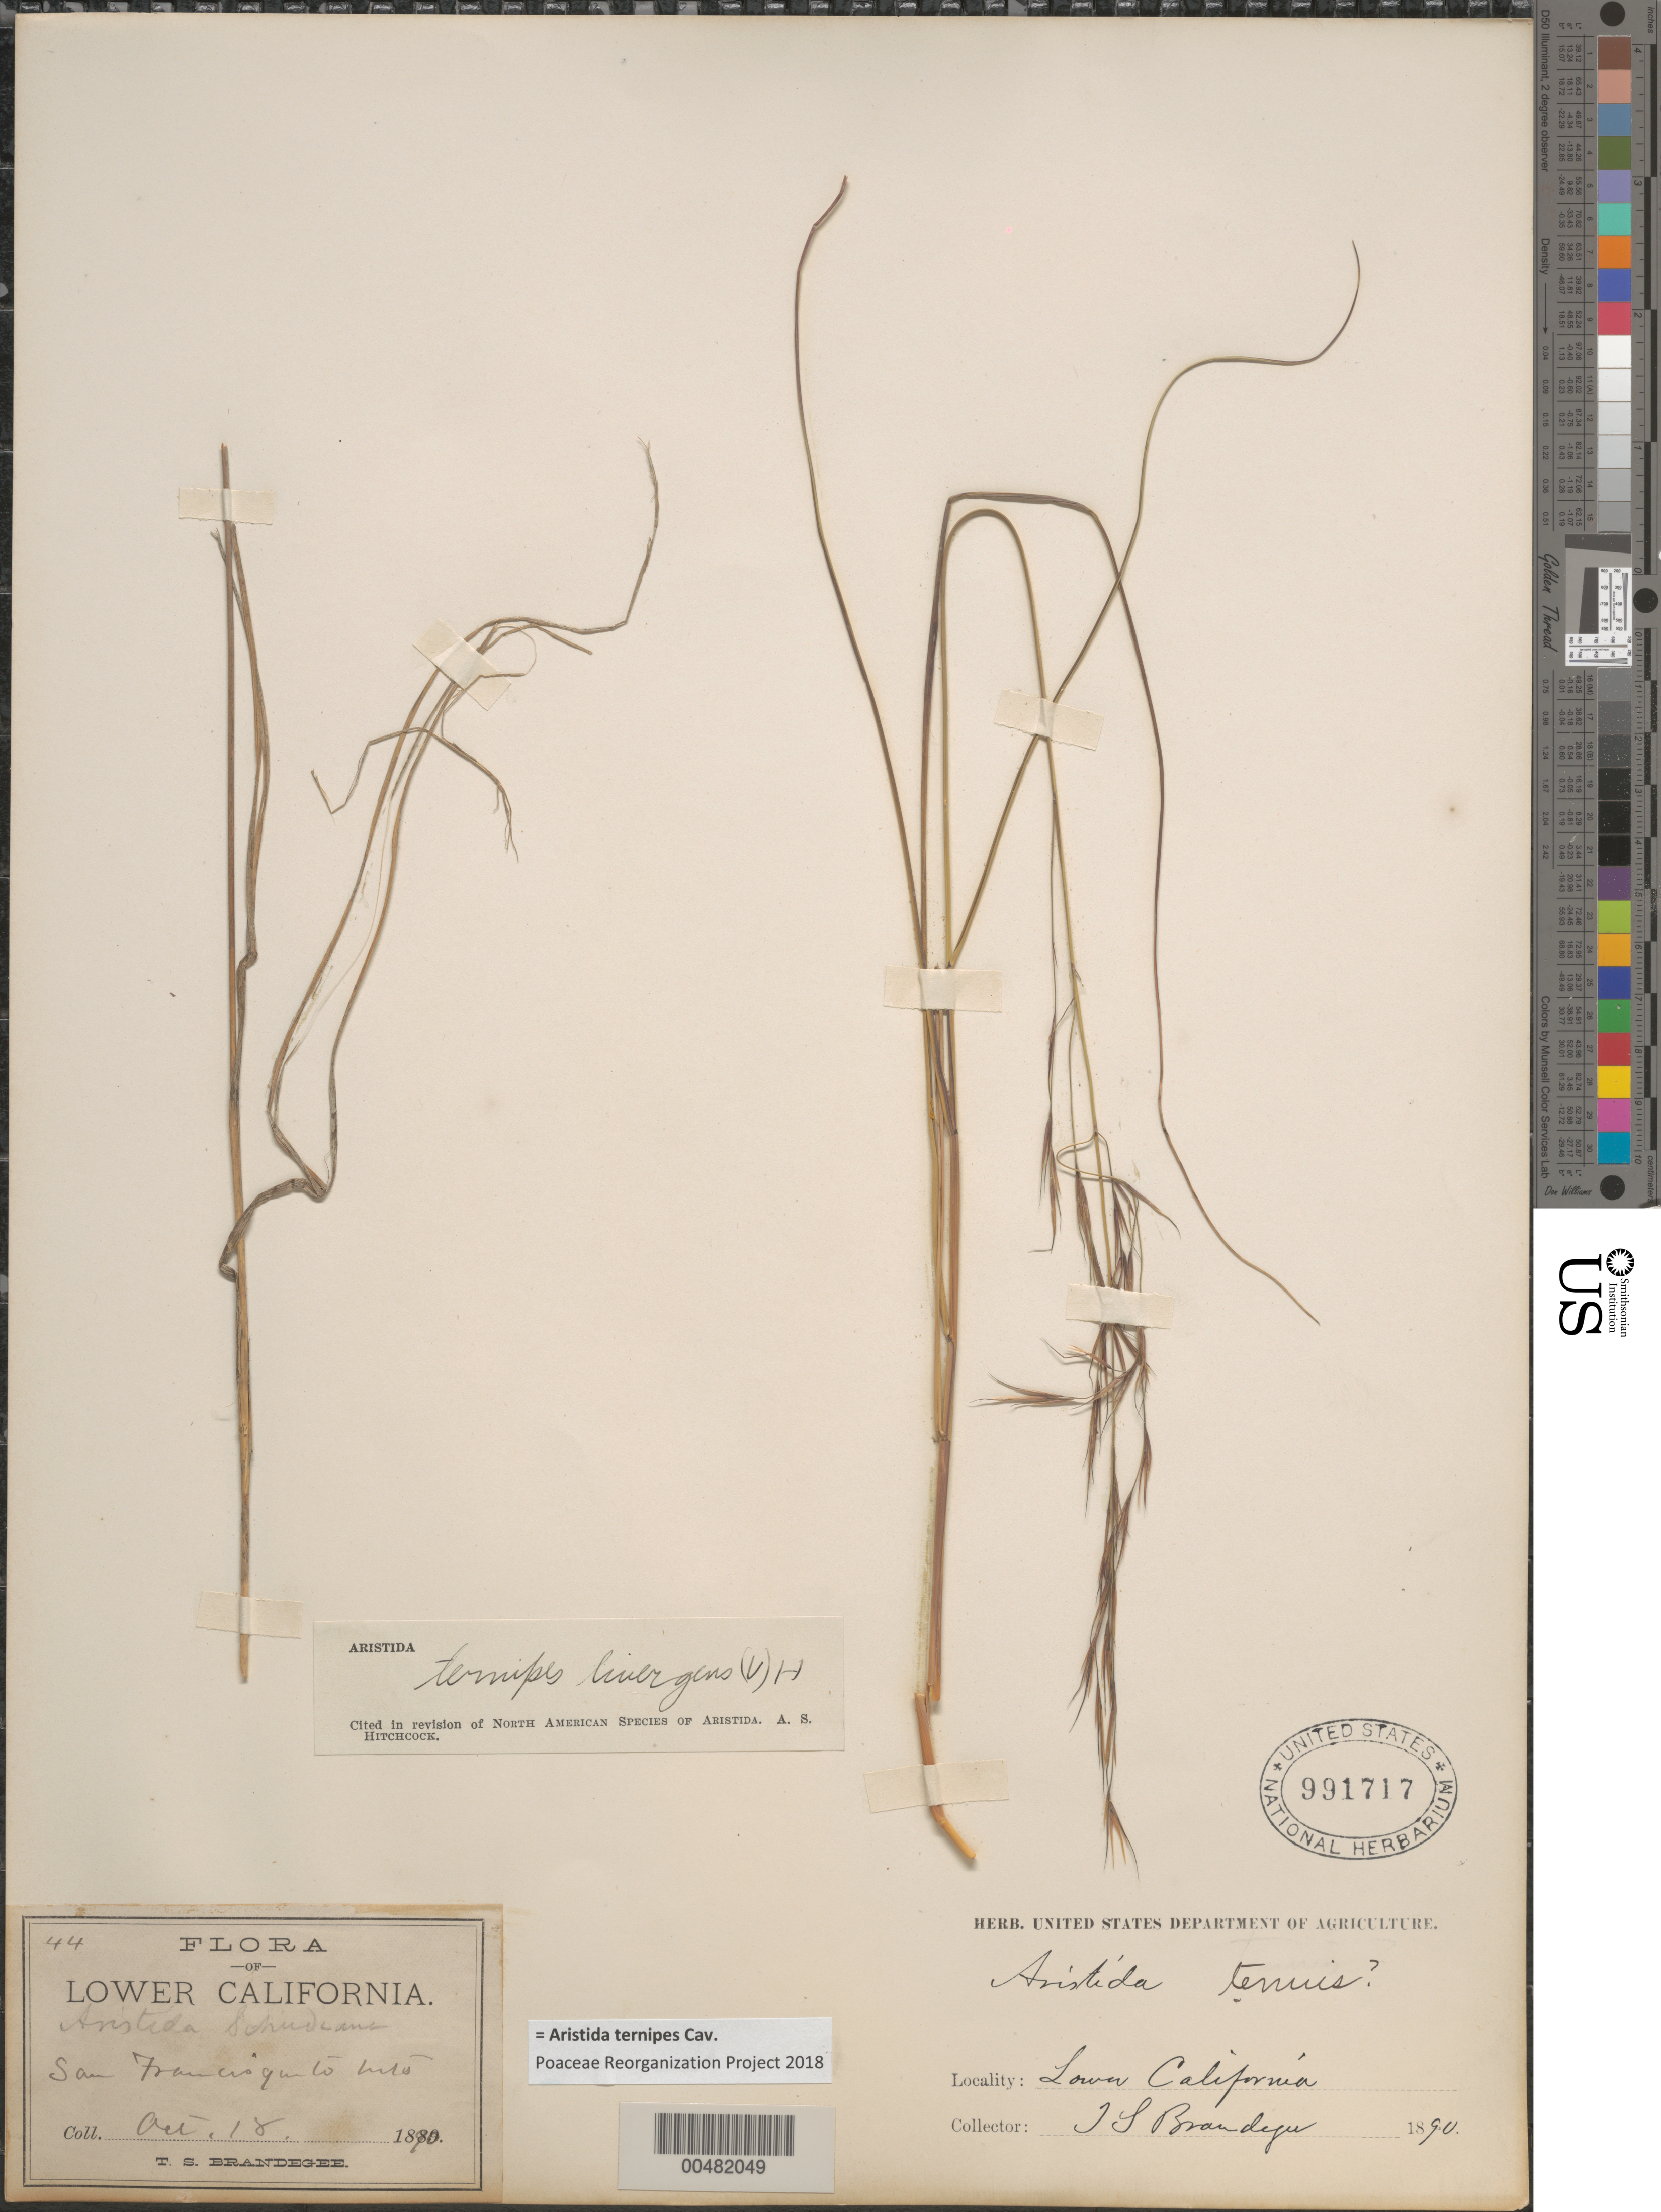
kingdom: Plantae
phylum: Tracheophyta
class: Liliopsida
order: Poales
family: Poaceae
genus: Aristida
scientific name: Aristida ternipes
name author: Cav.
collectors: T. S. Brandegee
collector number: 44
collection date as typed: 18 Oct 1890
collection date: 1890-10-18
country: Mexico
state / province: Baja California Norte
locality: San Francisquito Mts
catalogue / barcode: US 991717